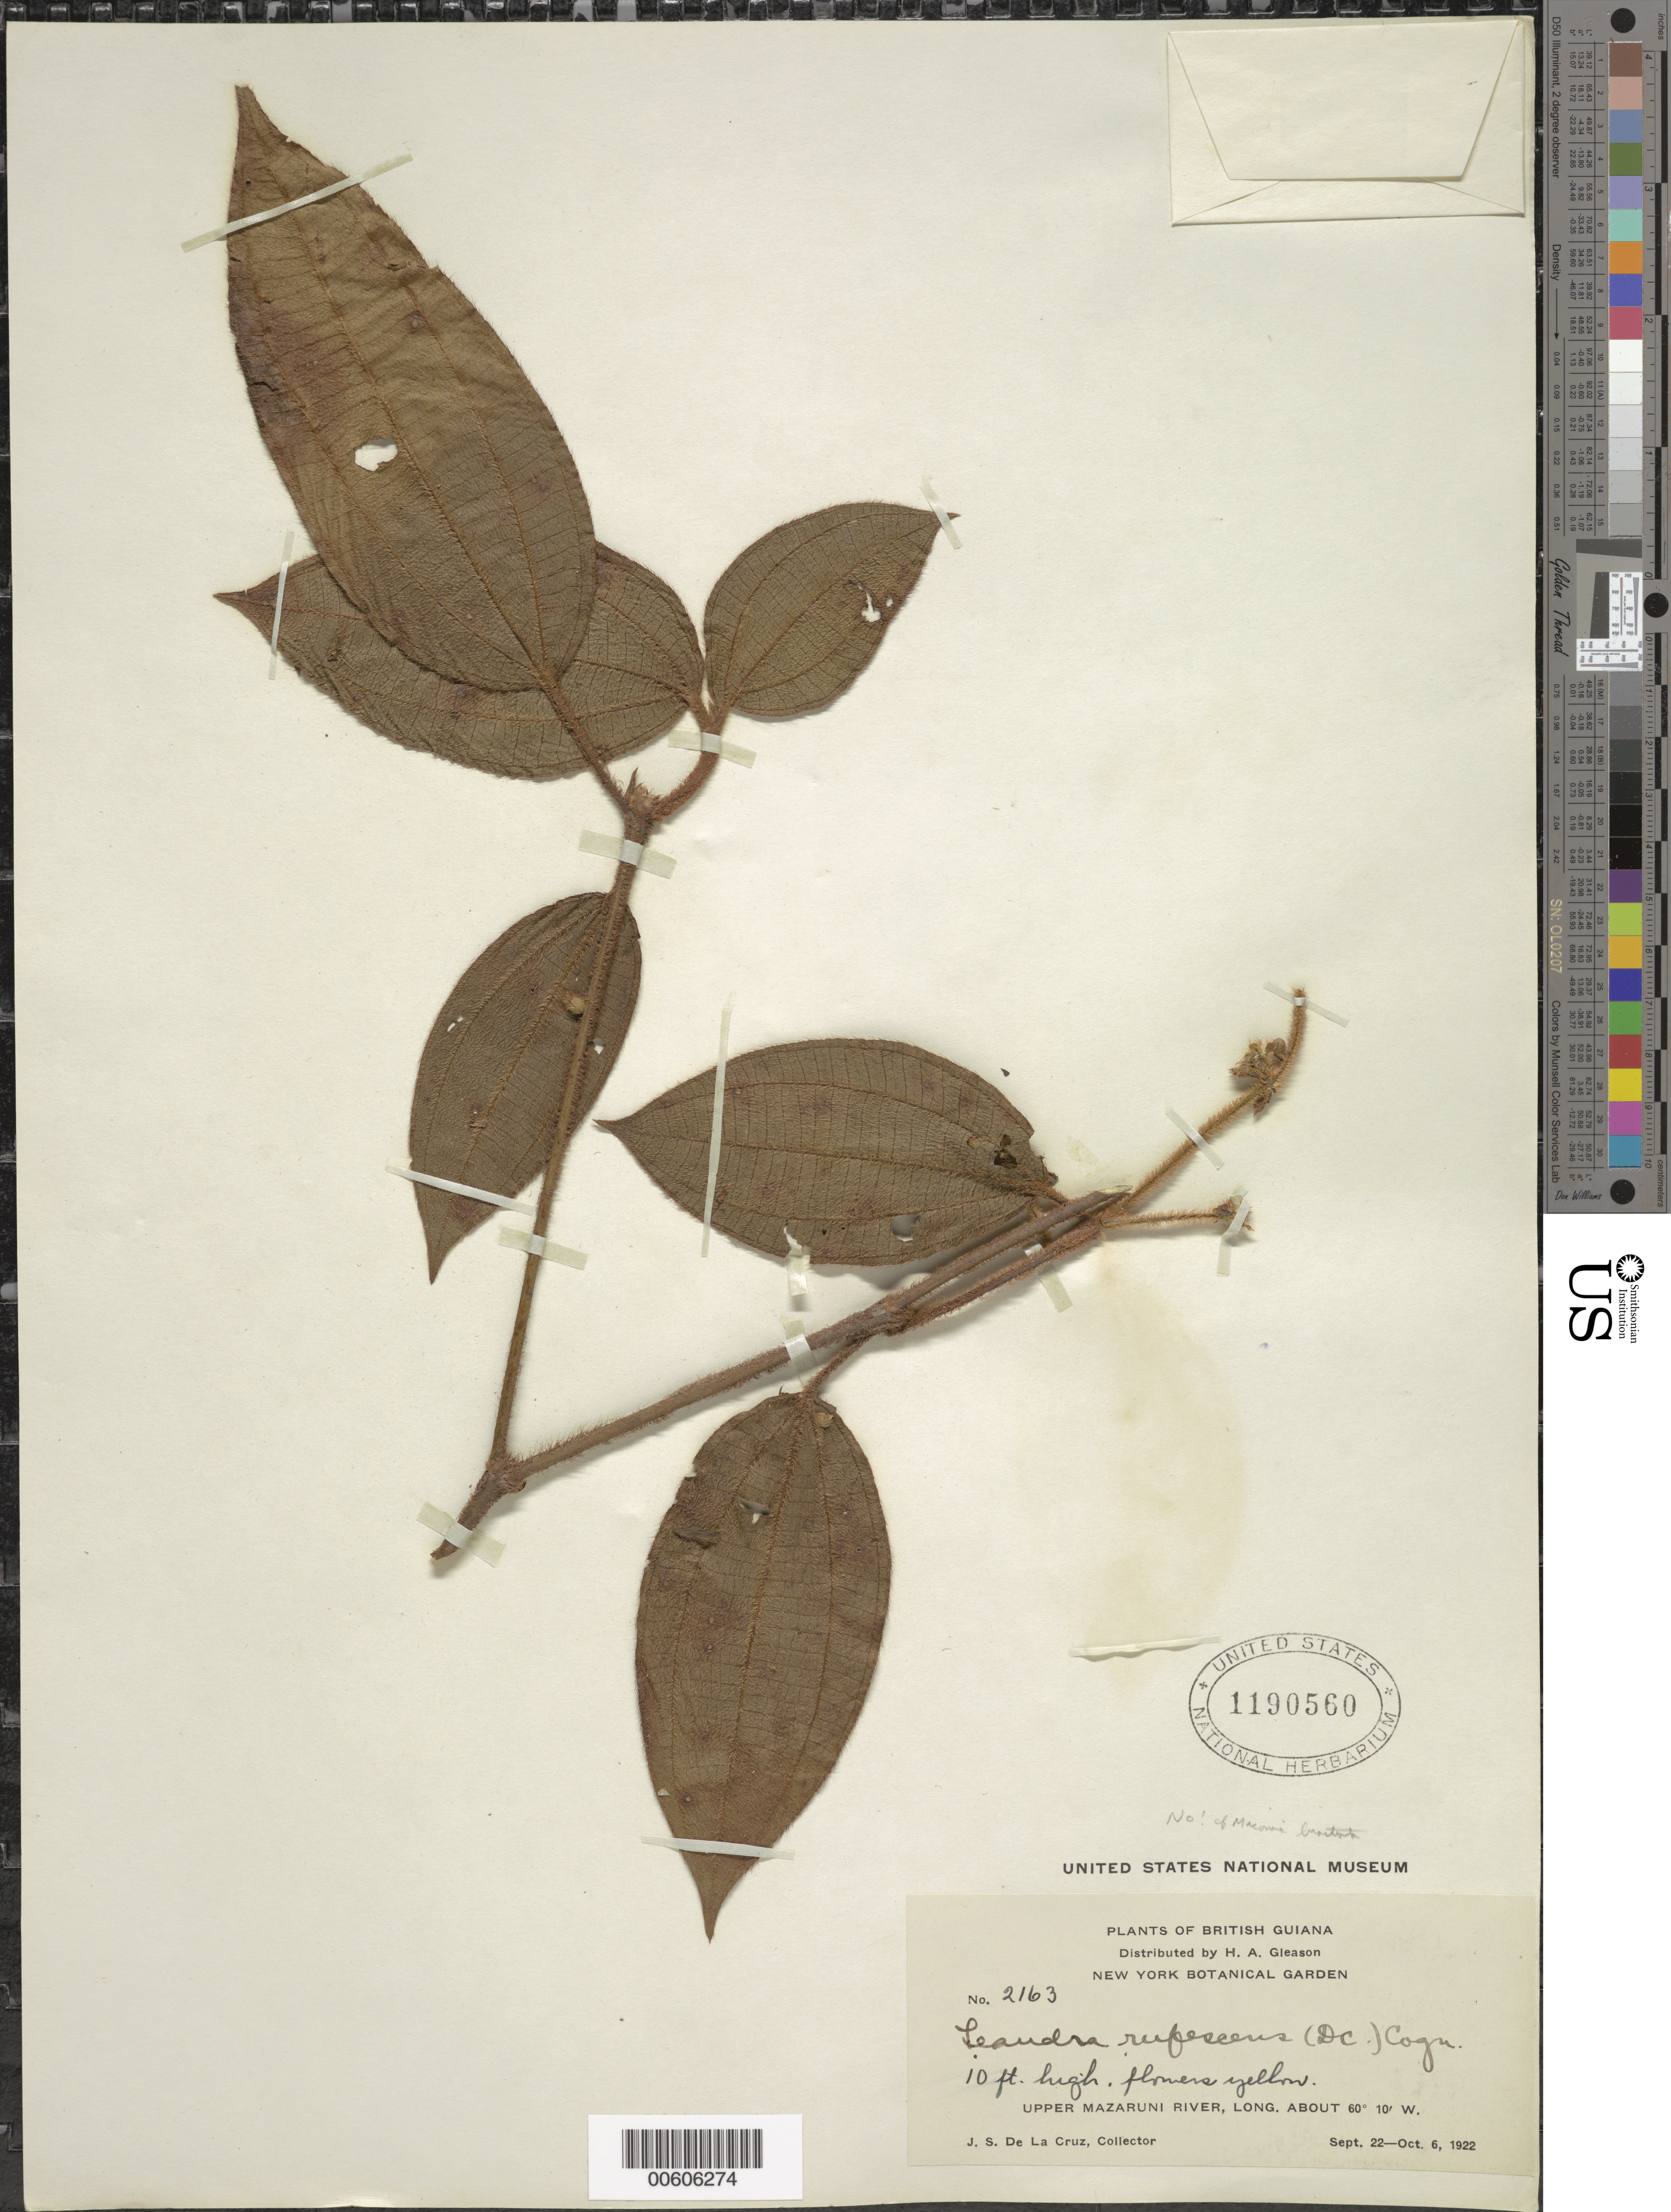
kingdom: Plantae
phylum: Tracheophyta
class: Magnoliopsida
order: Myrtales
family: Melastomataceae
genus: Miconia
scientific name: Miconia bracteata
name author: (DC.) Triana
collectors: J. S. de la Cruz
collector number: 2163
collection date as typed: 22-Sep-22 to 6-Oct-22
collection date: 1922-09-22/1922-10-06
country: Guyana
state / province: Cuyuni-Mazaruni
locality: Upper Mazaruni R.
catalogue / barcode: US 1190560